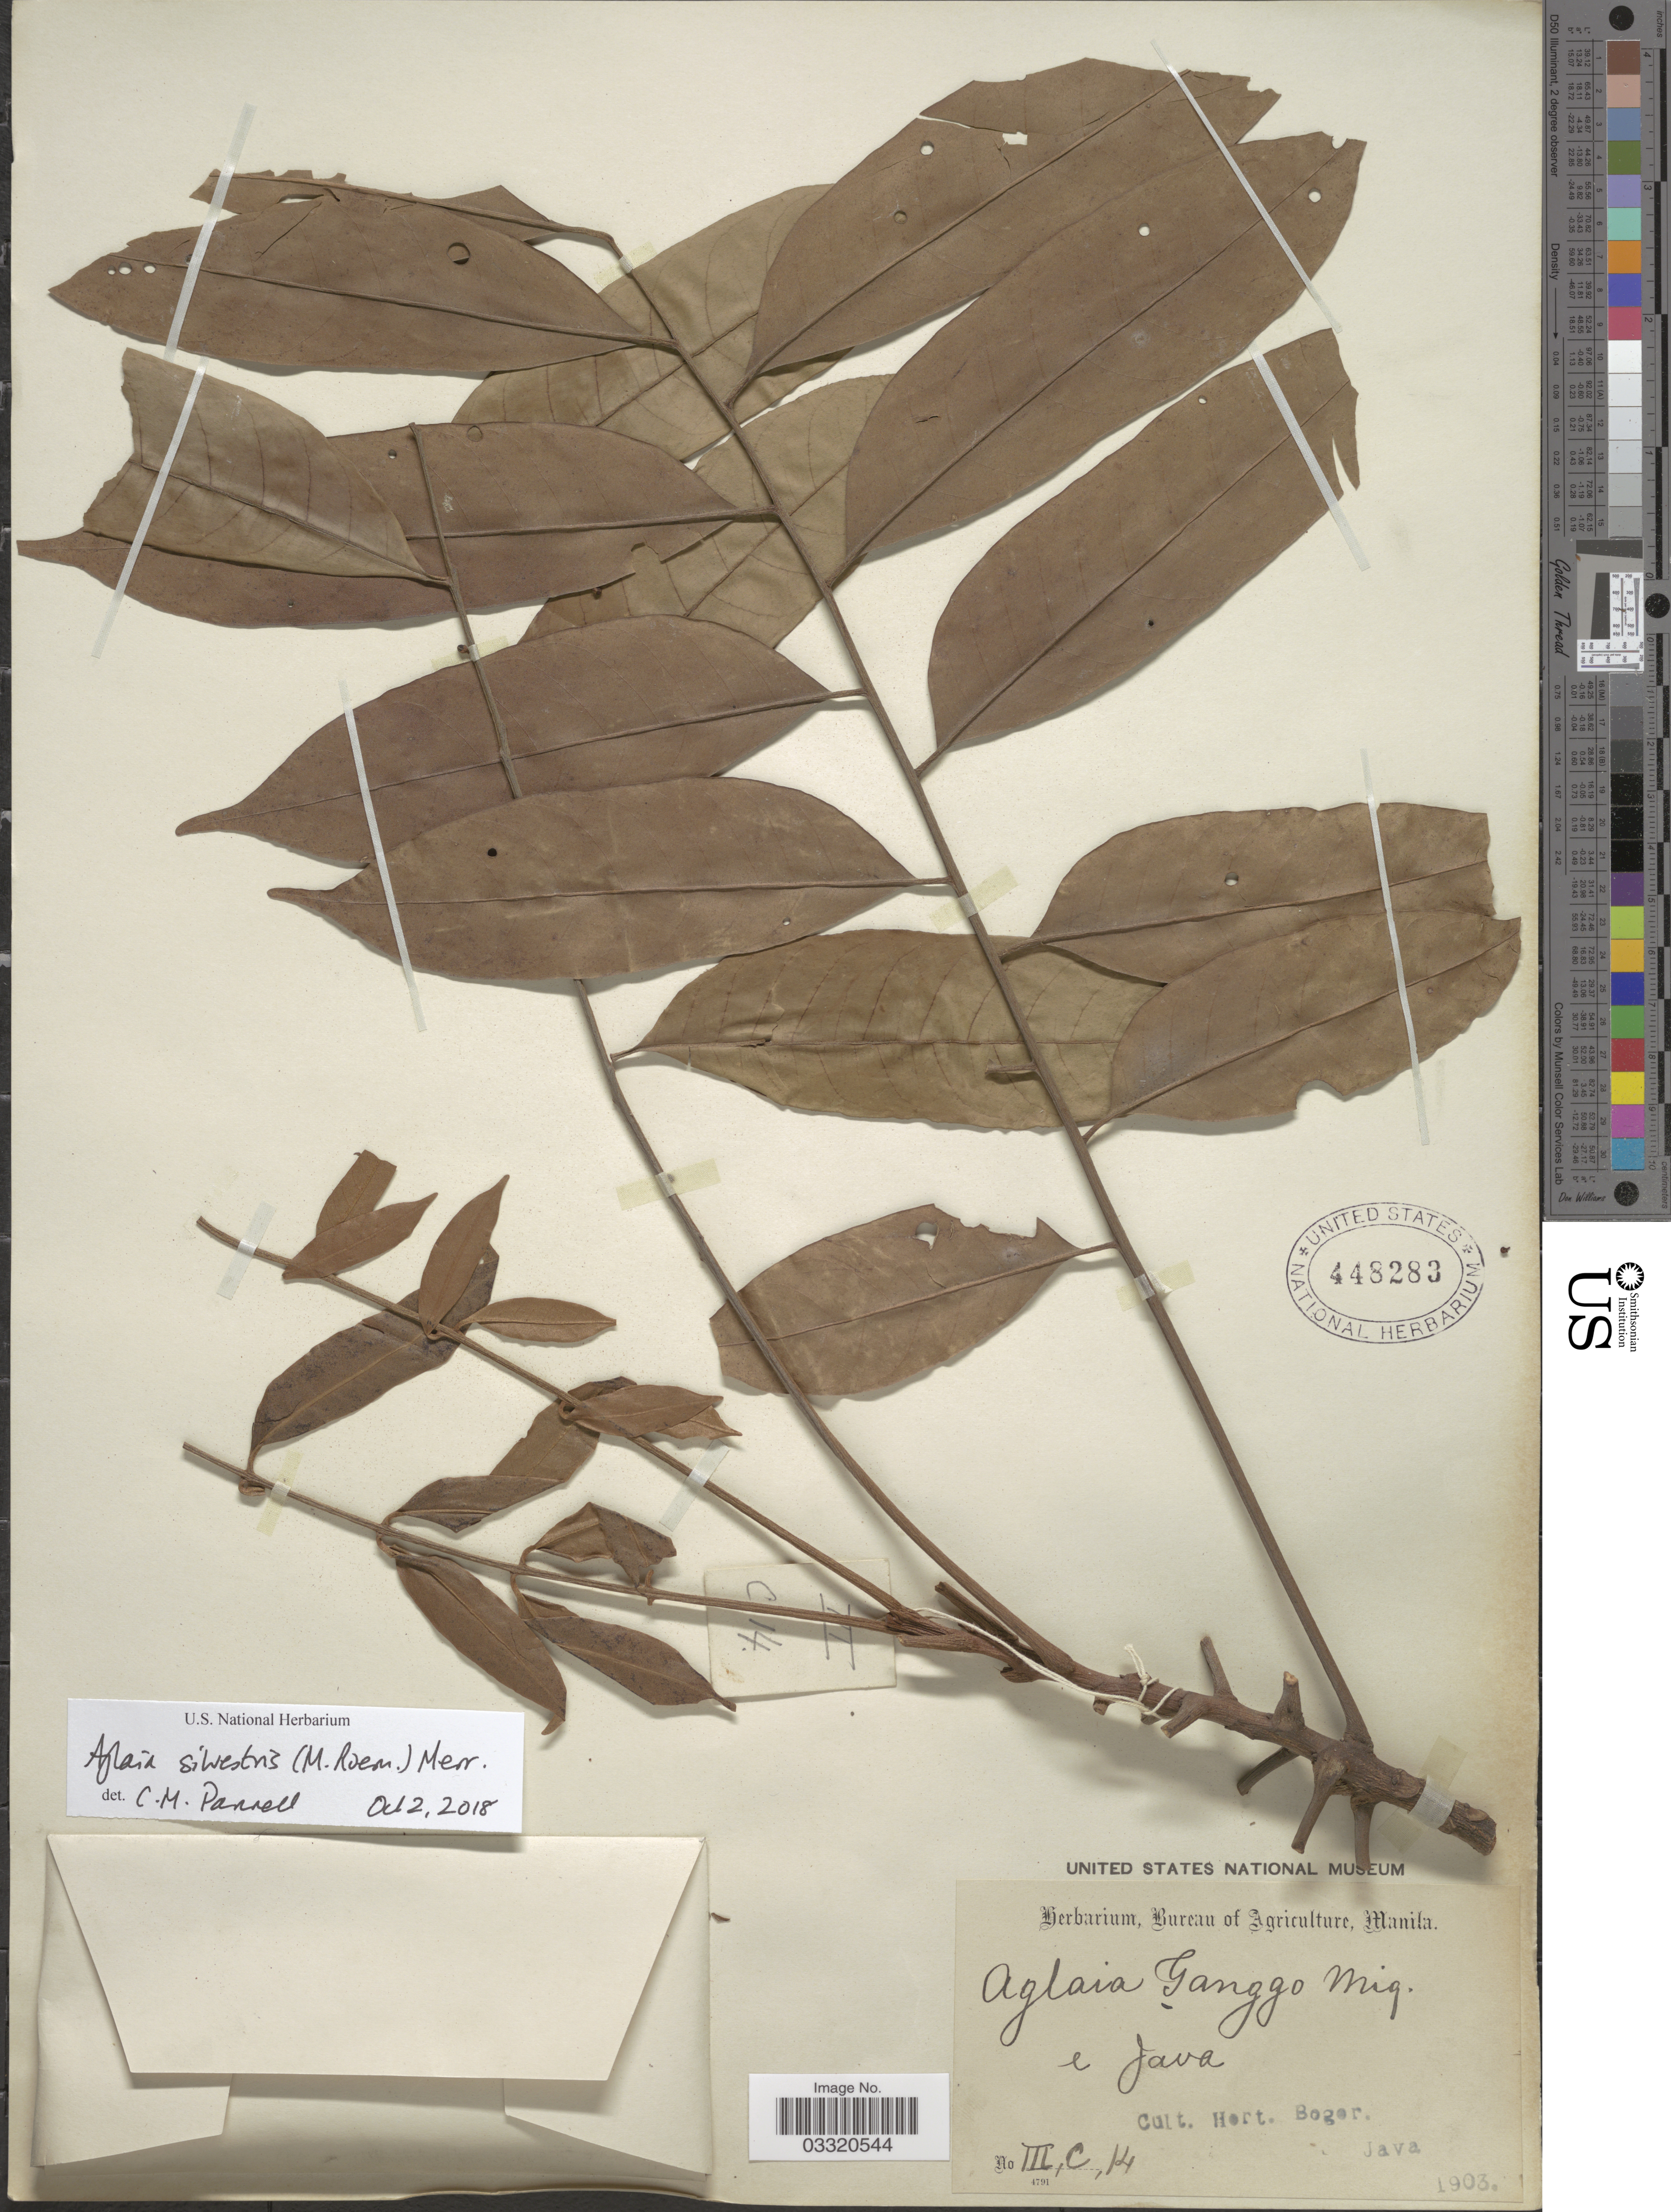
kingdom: Plantae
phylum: Tracheophyta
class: Magnoliopsida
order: Sapindales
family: Meliaceae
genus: Aglaia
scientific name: Aglaia silvestris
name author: (M. Roem.) Merr.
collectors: Ex herb. Bureau of Agriculture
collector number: III, C, 14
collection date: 1903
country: Indonesia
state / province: Java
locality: Cult. Hort. Bogor, Java.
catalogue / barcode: US 448283